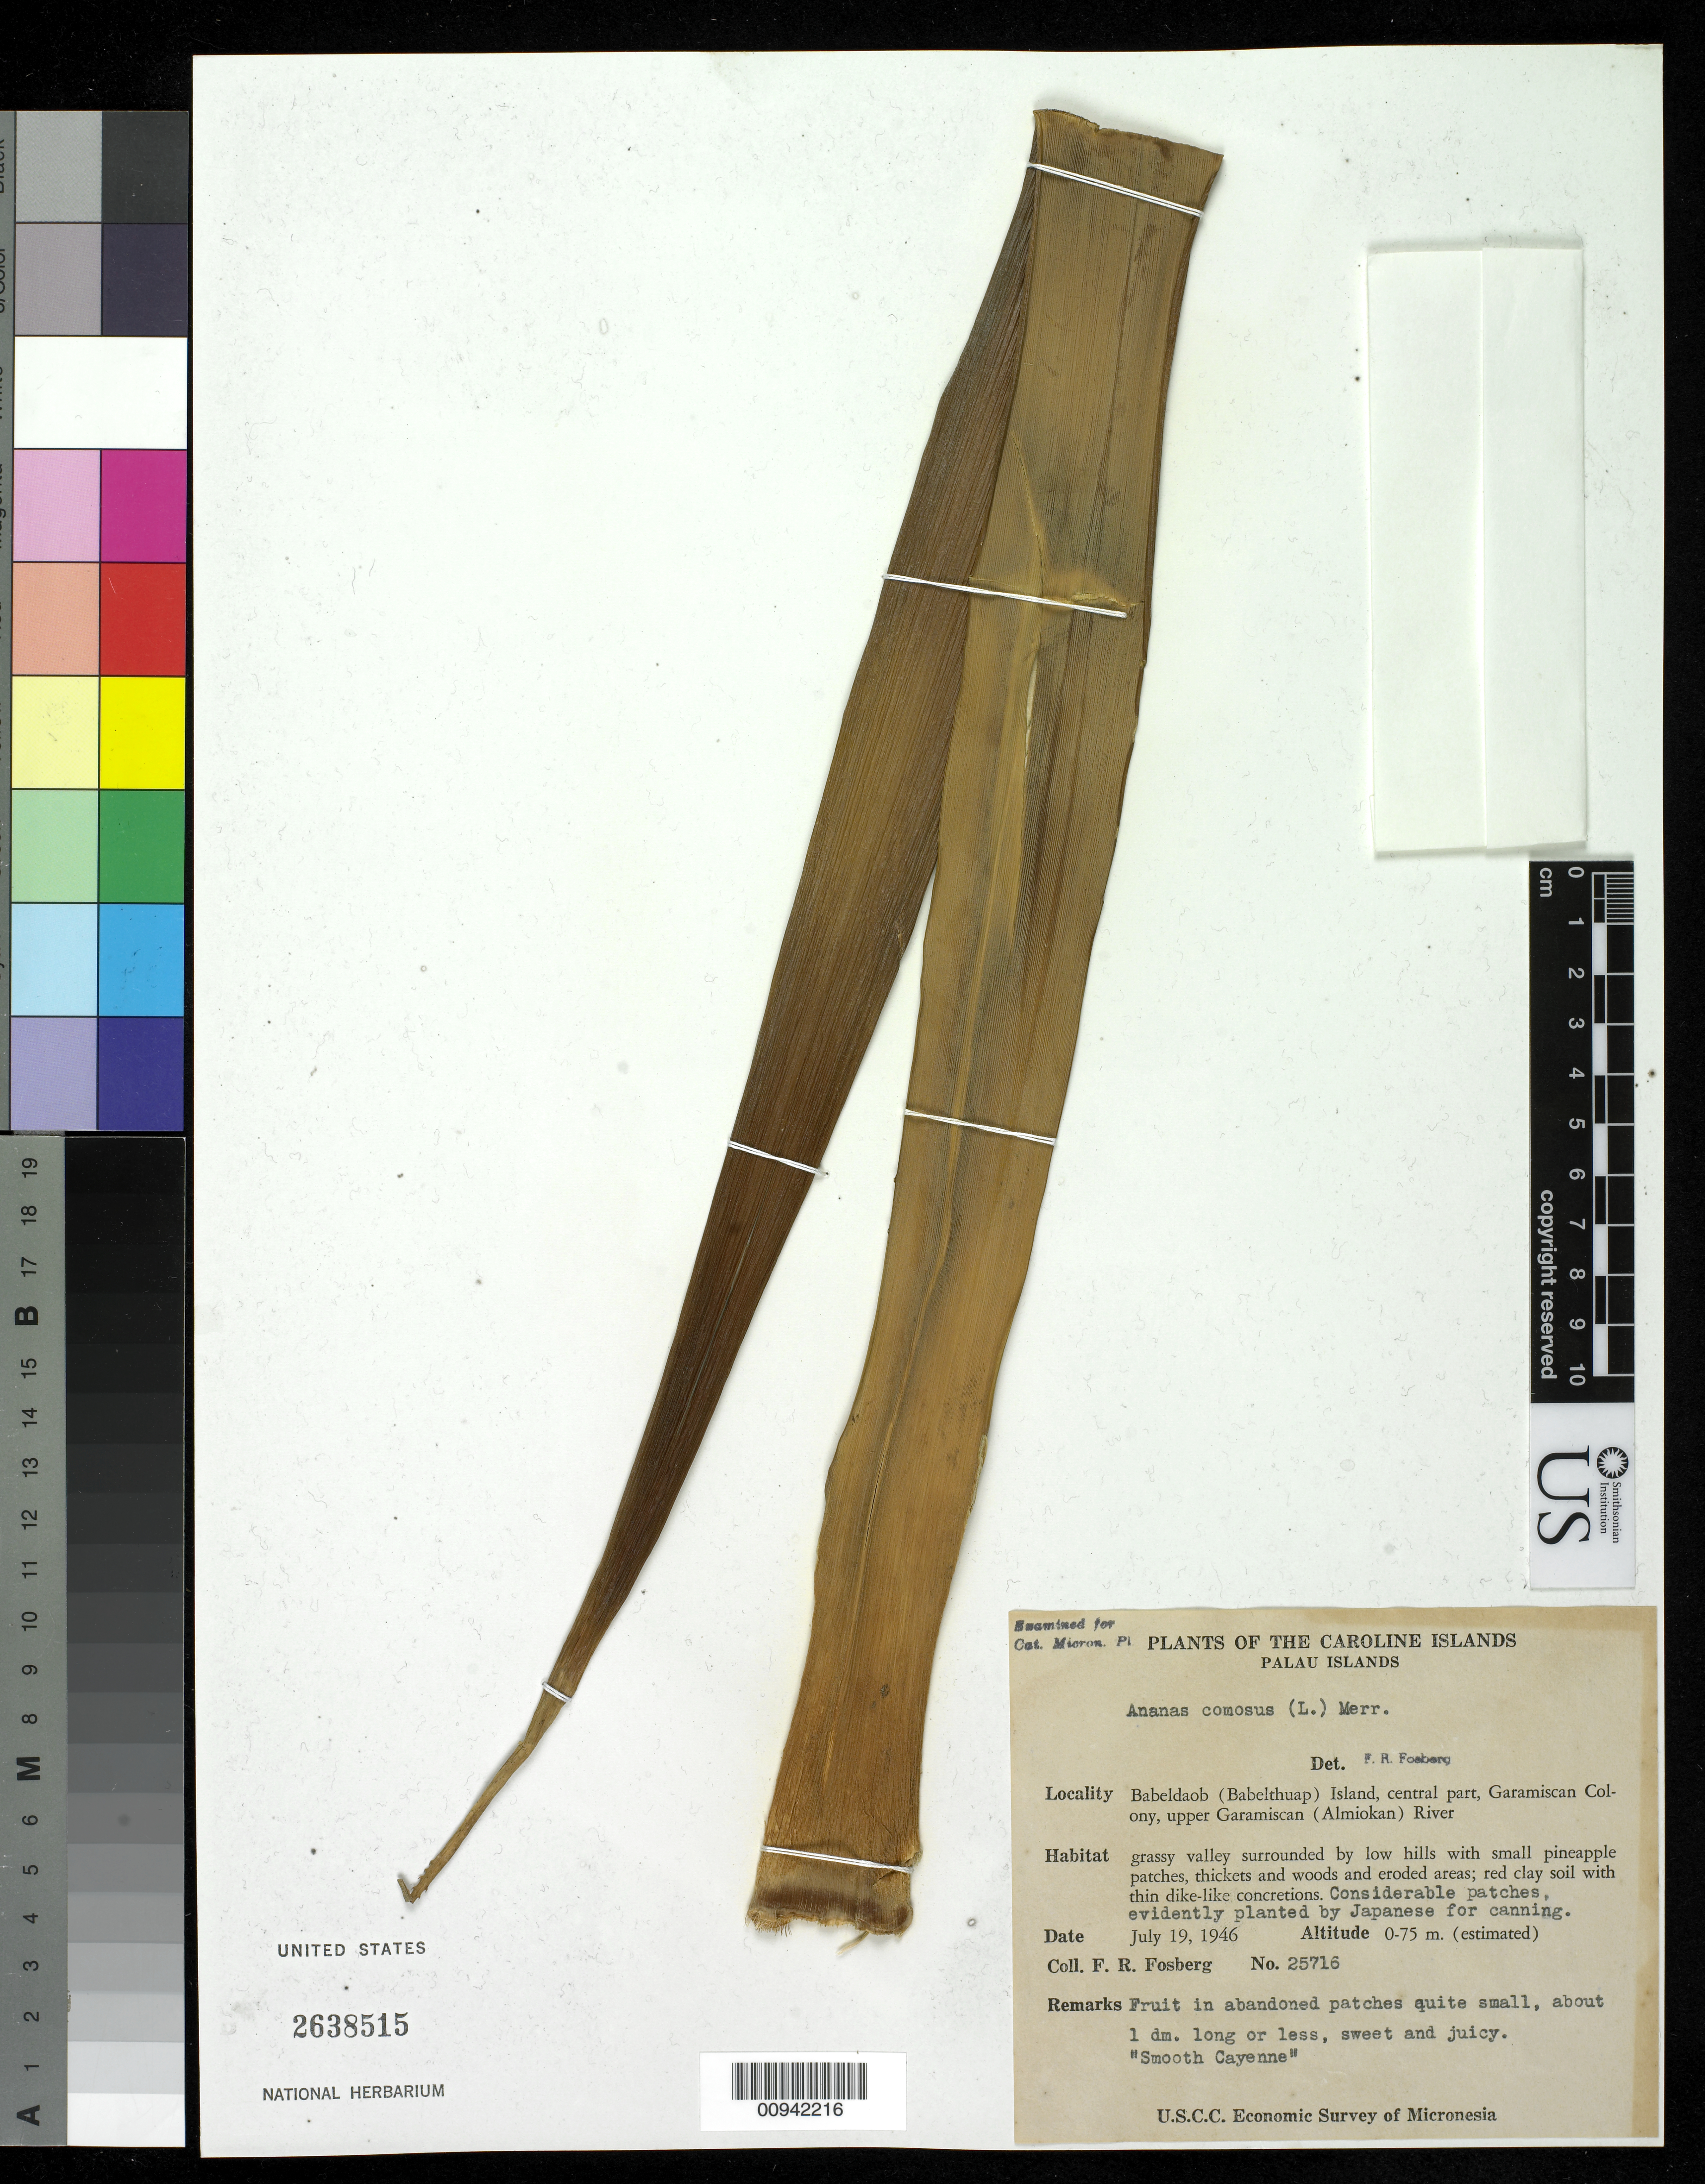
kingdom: Plantae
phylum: Tracheophyta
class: Liliopsida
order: Poales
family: Bromeliaceae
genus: Ananas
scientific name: Ananas comosus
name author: (L.) Merr.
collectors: F. R. Fosberg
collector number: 25716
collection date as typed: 19 Jul 1946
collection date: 1946-07-19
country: Palau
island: Babeldaob [Babelthuap]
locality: central part of island, Garamiscan Colony, upper Garamiscan (Almiokan) River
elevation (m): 0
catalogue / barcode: US 2638515